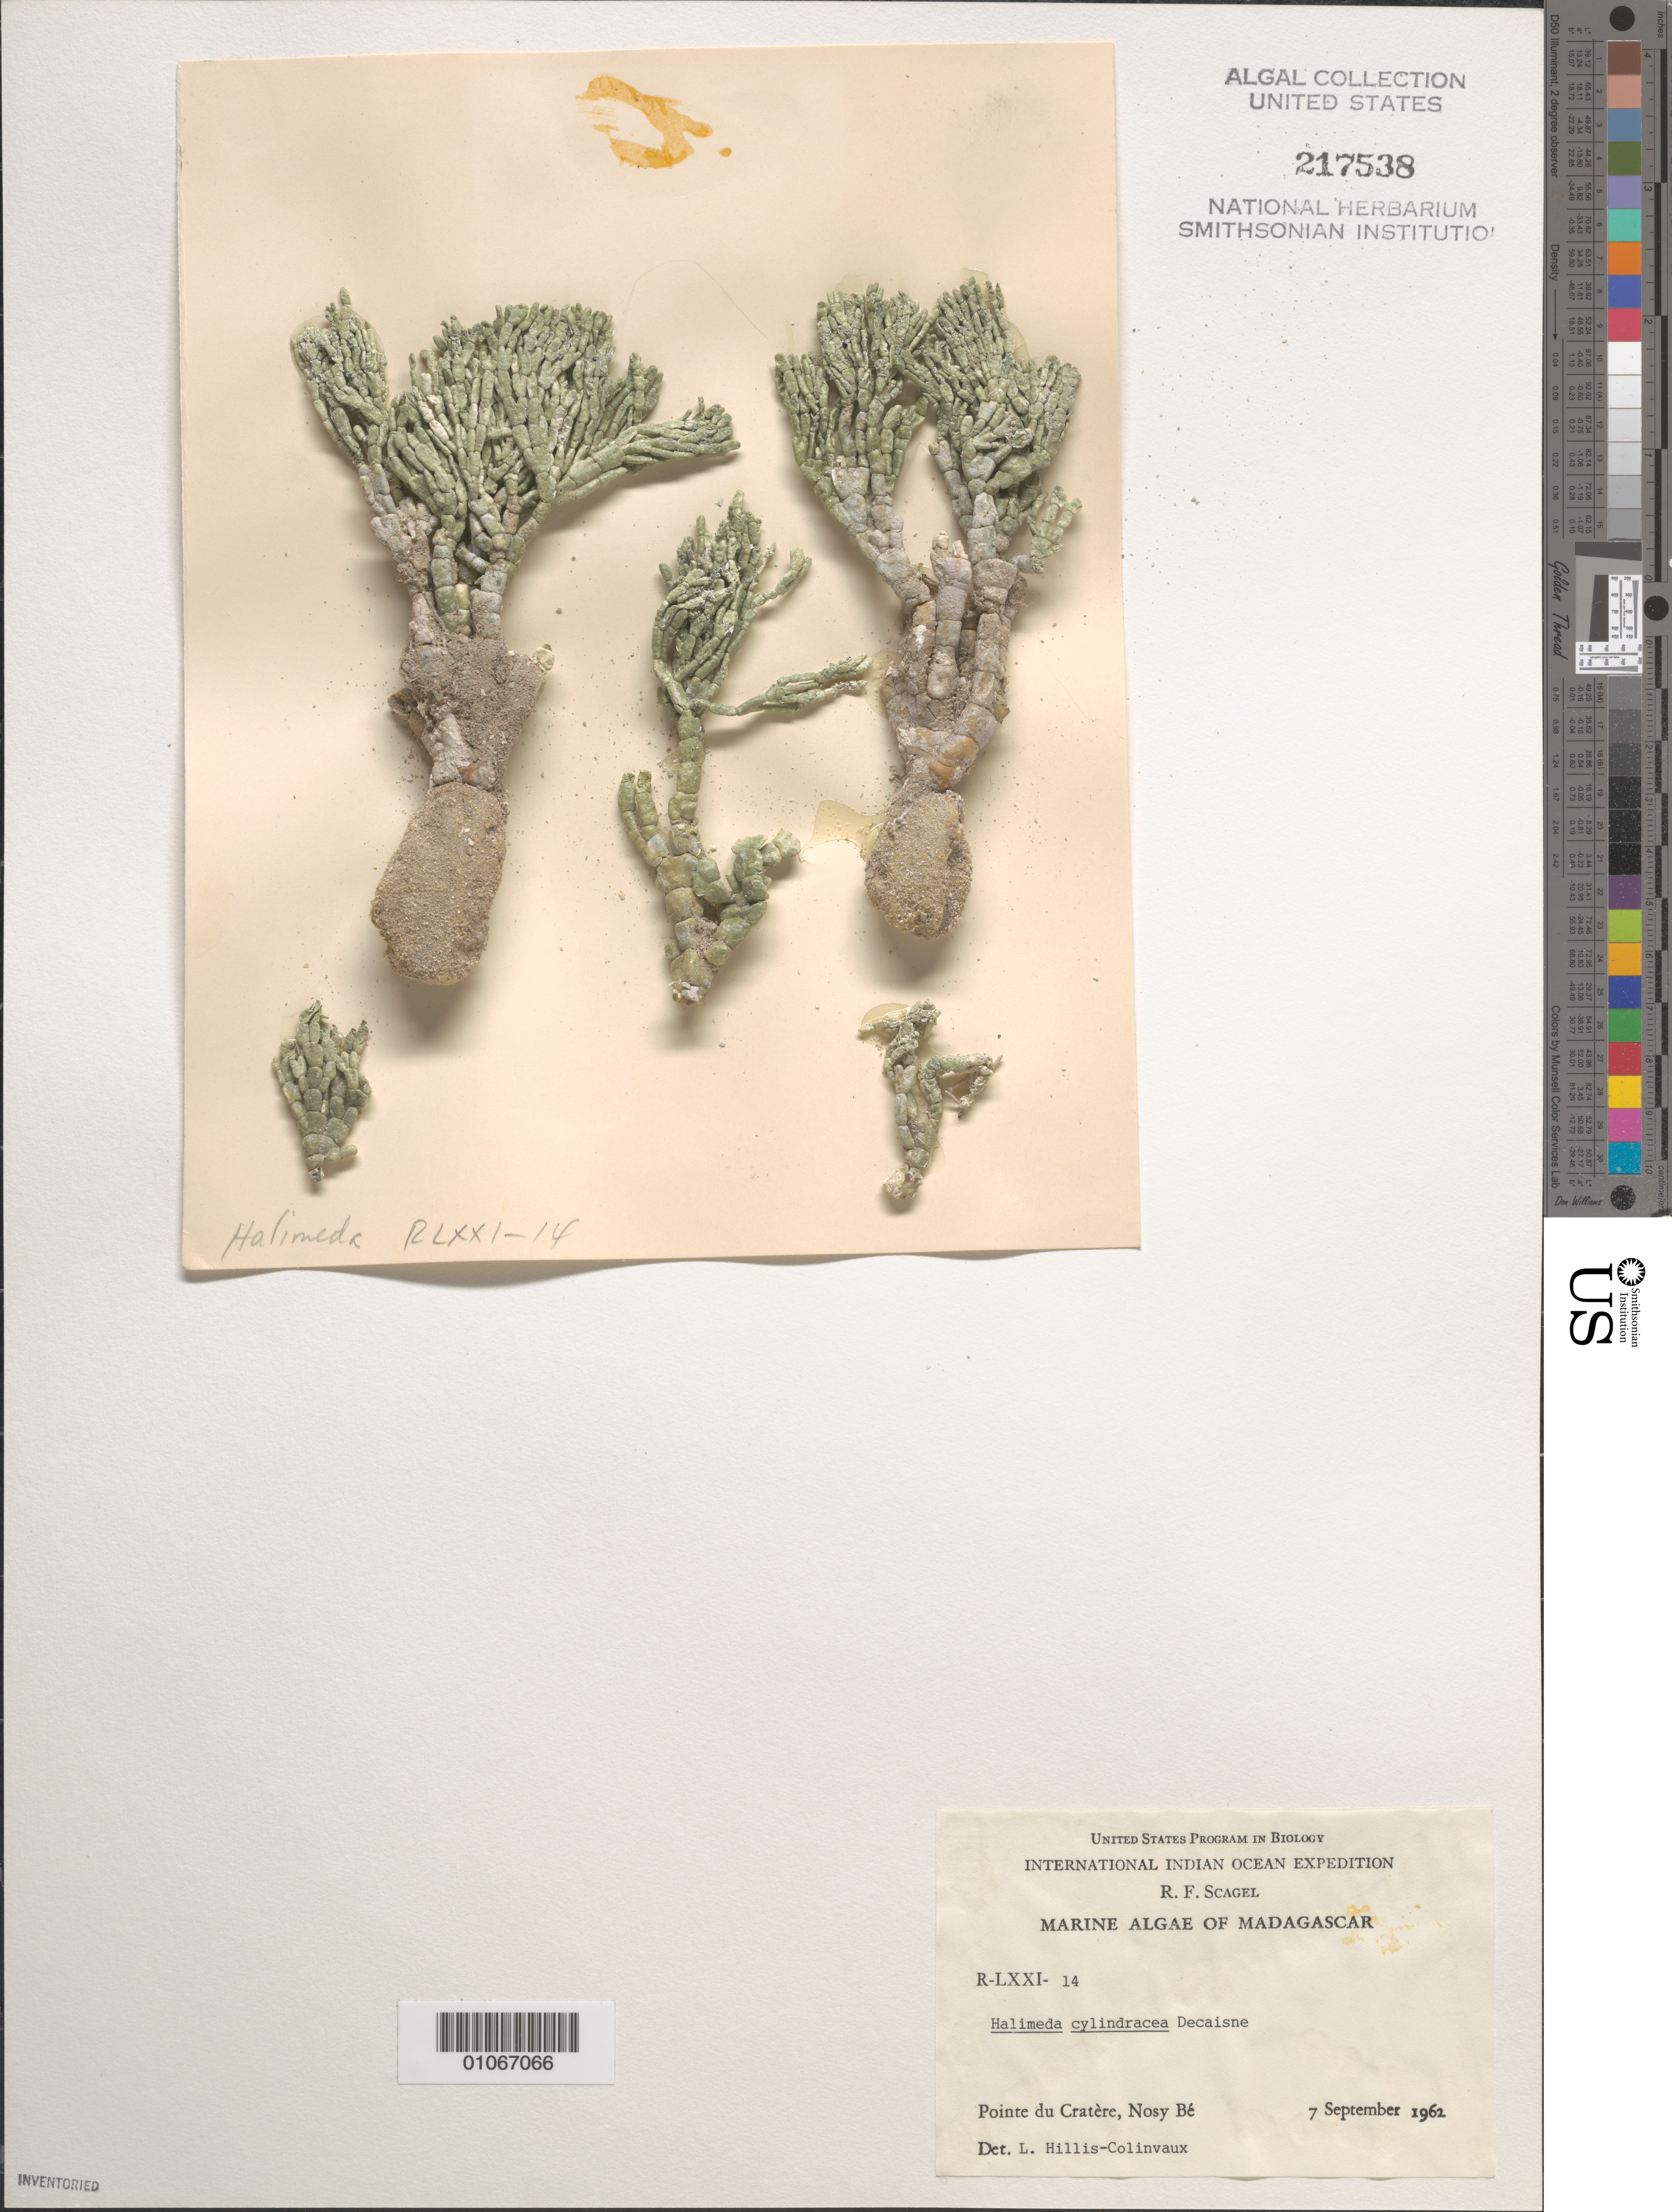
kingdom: Plantae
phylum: Chlorophyta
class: Ulvophyceae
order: Bryopsidales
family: Halimedaceae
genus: Halimeda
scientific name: Halimeda cylindracea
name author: Decne.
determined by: Hillis-Colinvaux, L.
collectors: R. F. Scagel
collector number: R-LXXI-14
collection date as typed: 07 Sep 1962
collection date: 1962-09-07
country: Madagascar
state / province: Diana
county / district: Nosy Be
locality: Pointe du Cratere, Nosy-Be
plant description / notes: International Indian Ocean Expedition, 1962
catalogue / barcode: US 217538